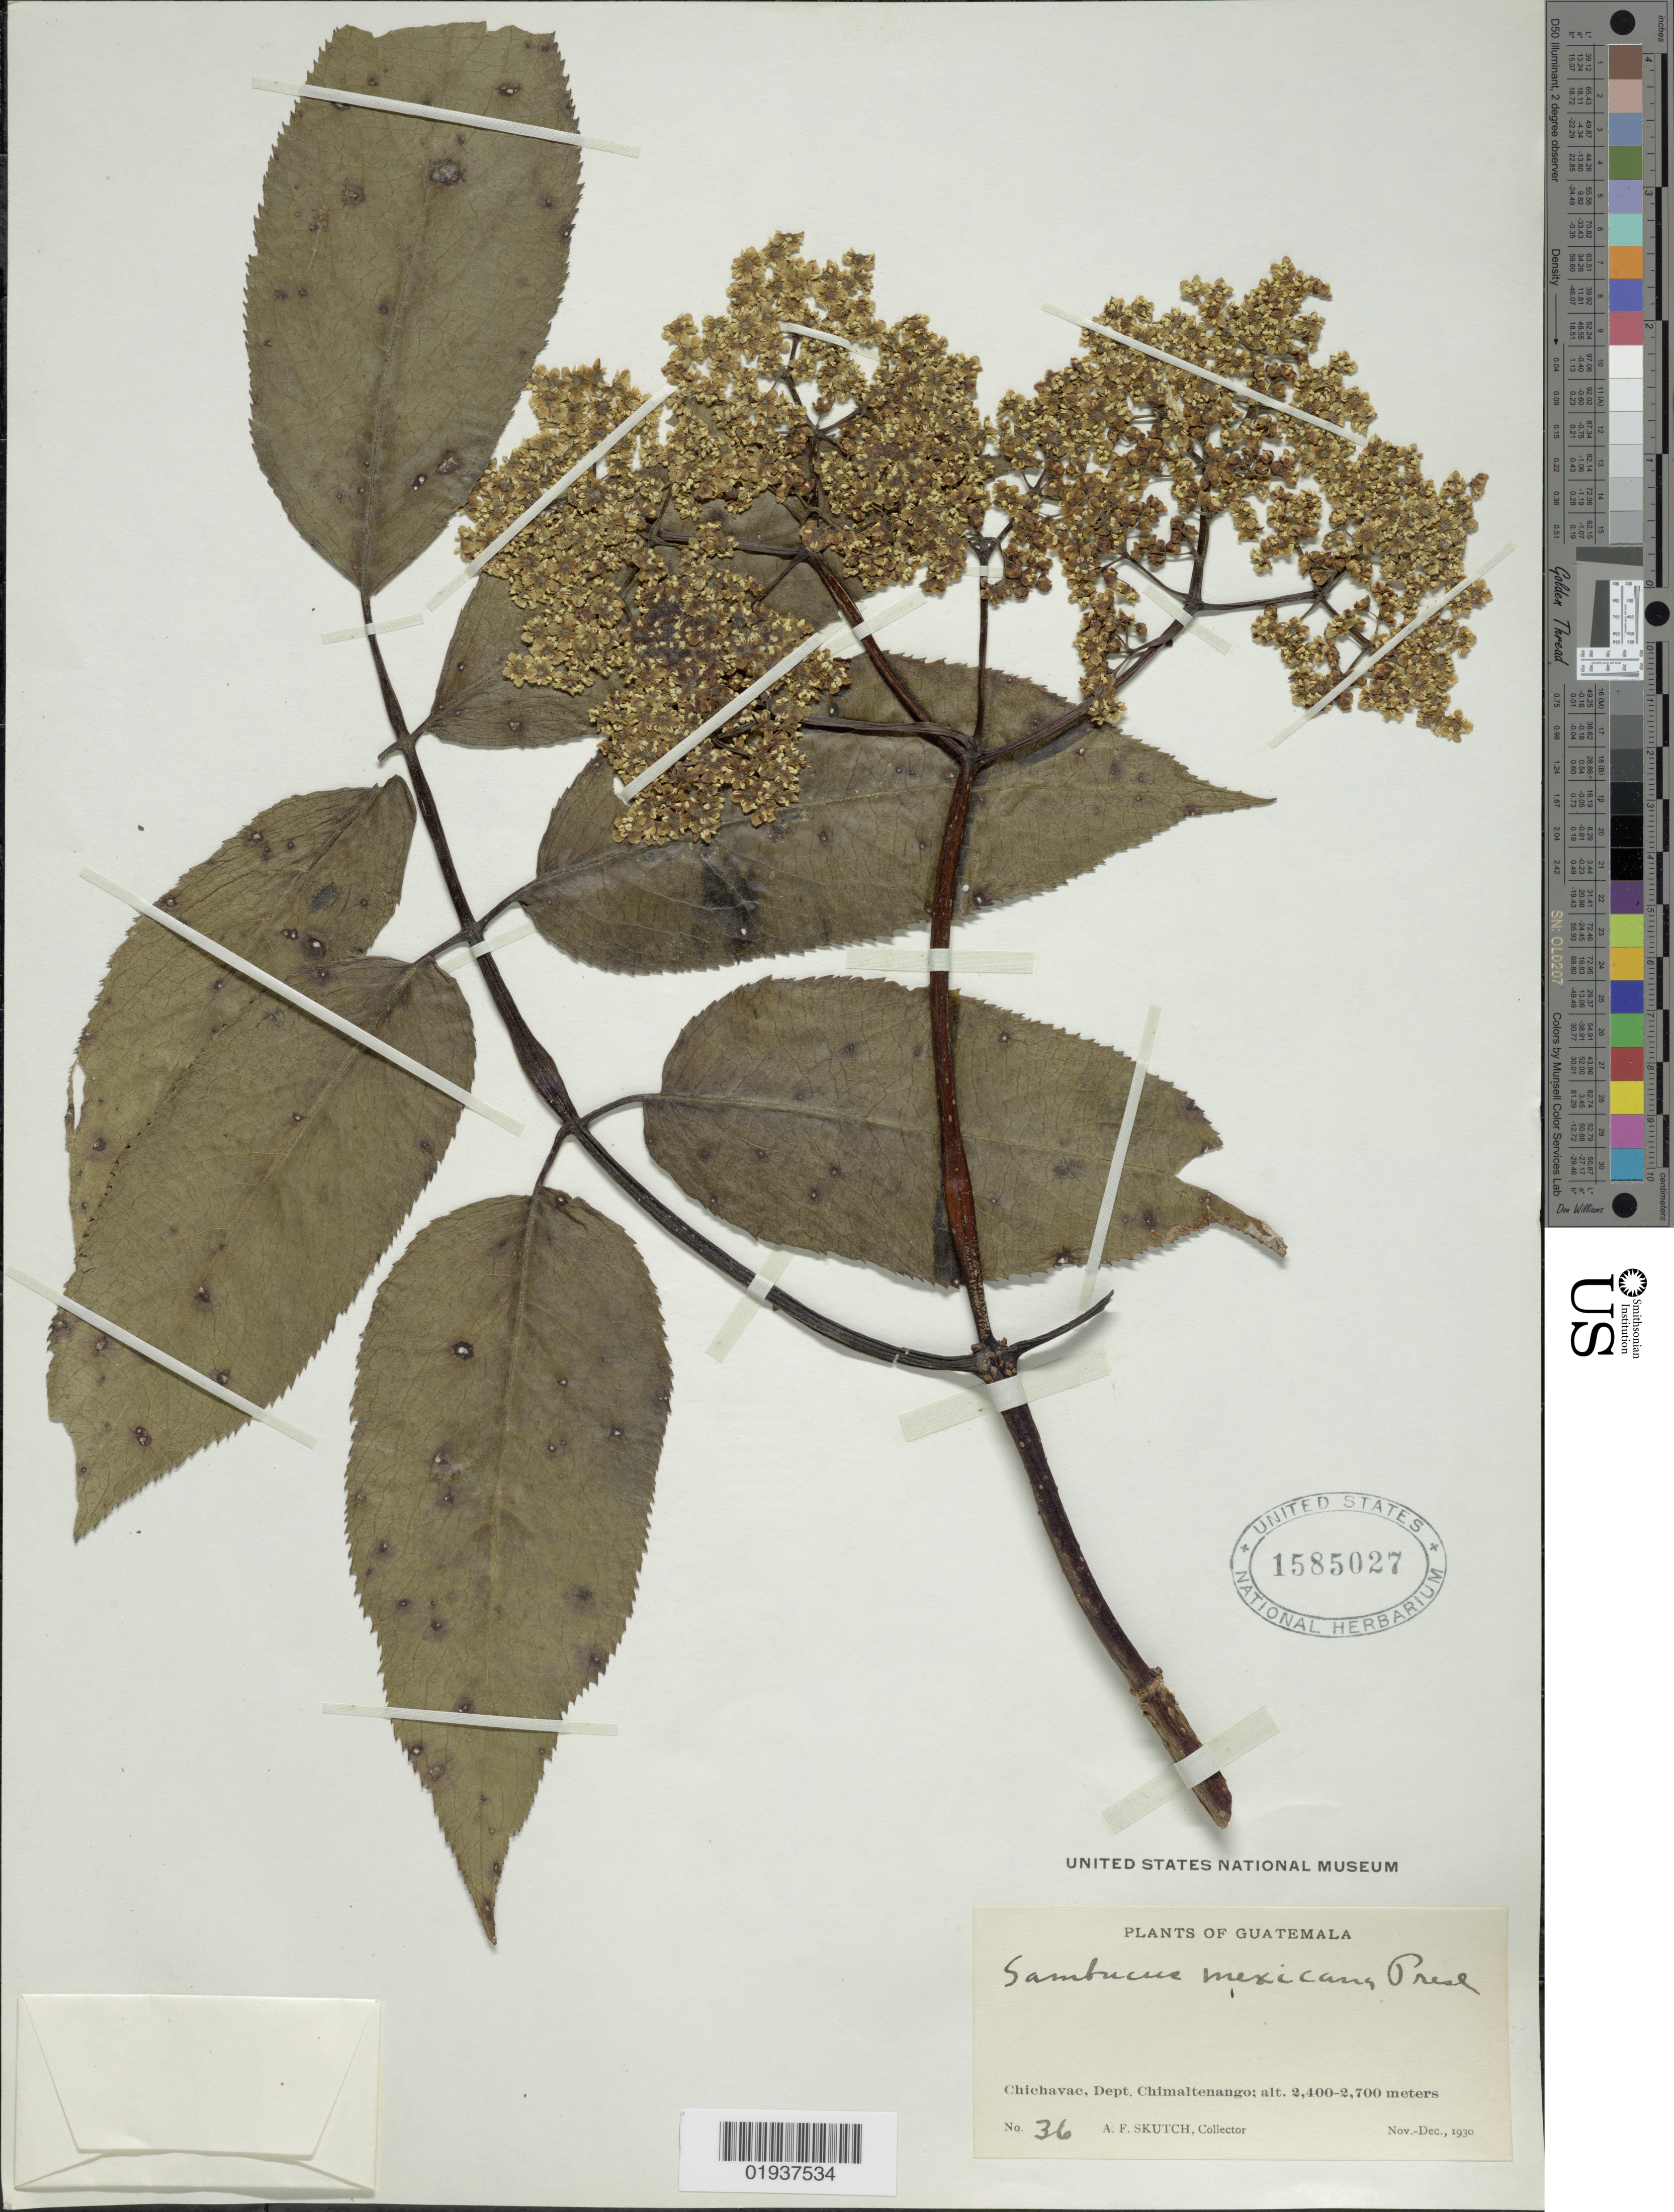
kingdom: Plantae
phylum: Tracheophyta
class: Magnoliopsida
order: Dipsacales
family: Viburnaceae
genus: Sambucus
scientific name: Sambucus mexicana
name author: C. Presl ex DC.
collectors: A. F. Skutch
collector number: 36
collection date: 1930-11/1930-12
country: Guatemala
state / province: Chimaltenango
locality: Chichavac, Dept. Chimaltenango.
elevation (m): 2400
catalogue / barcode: US 1585027